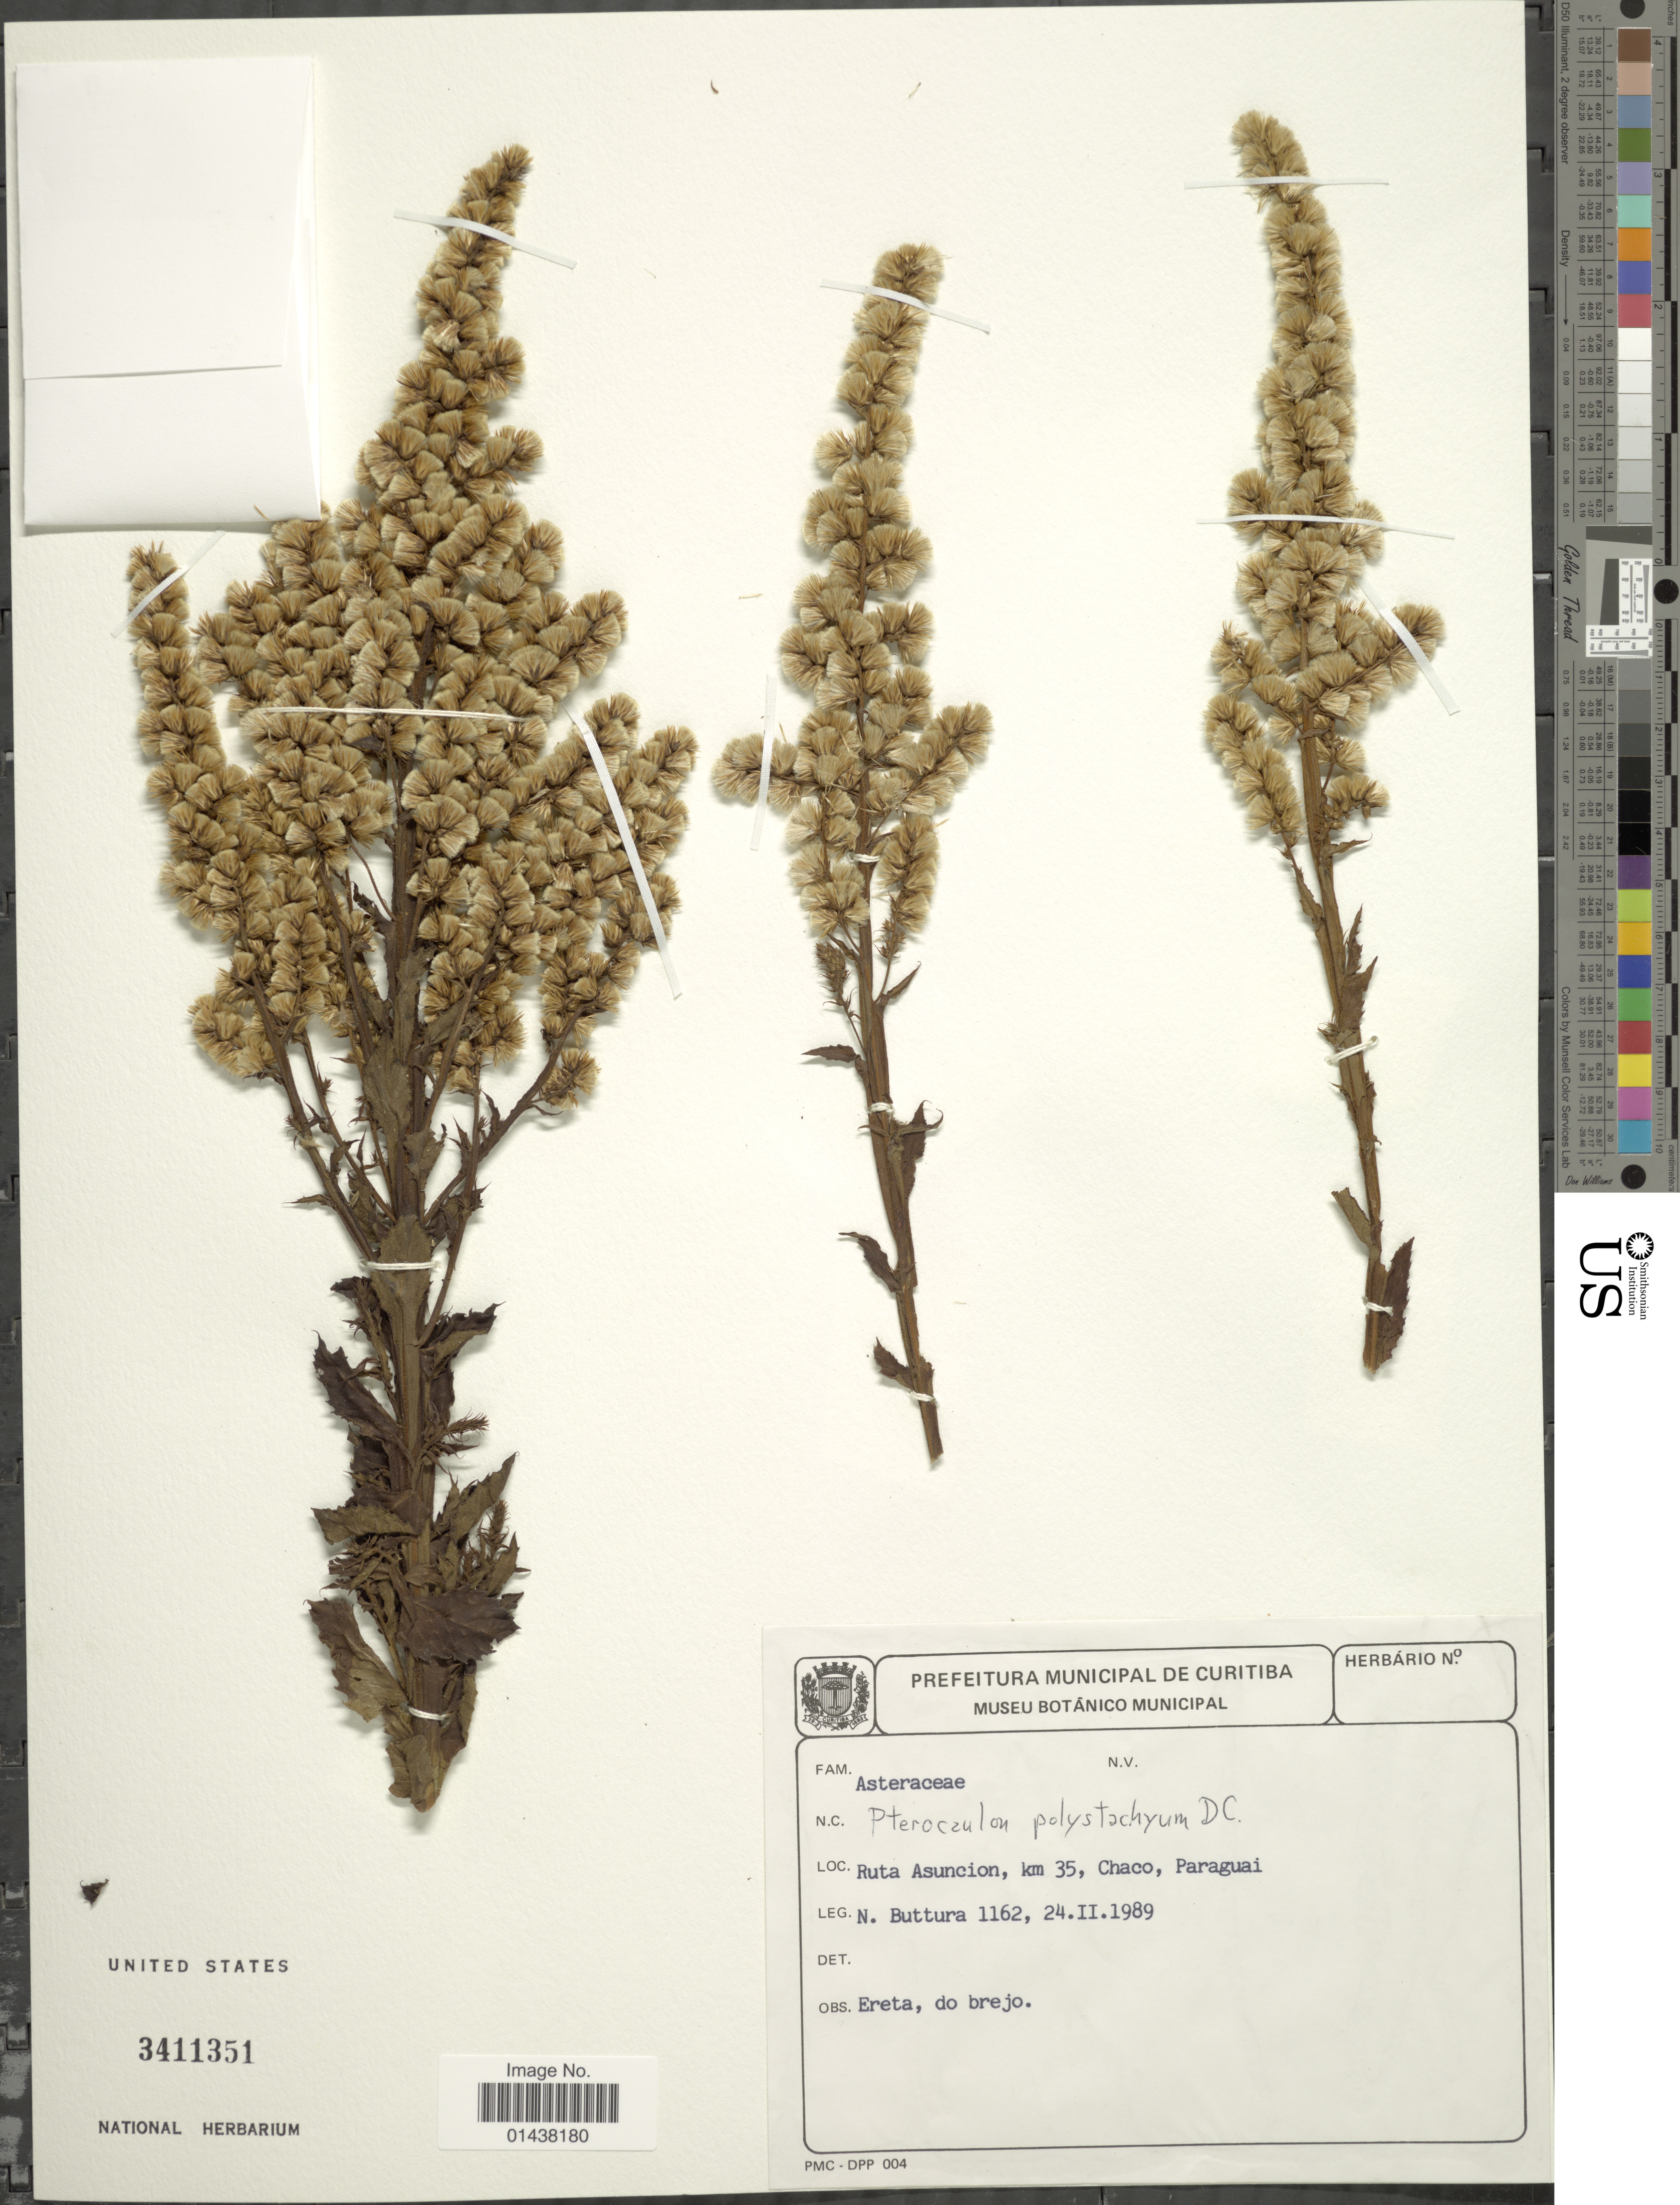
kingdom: Plantae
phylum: Tracheophyta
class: Magnoliopsida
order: Asterales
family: Asteraceae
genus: Pterocaulon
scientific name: Pterocaulon polystachyum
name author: DC.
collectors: N. Buttura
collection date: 1989-02-24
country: Paraguay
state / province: Paraguari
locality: Ruta Asuncion, km 35, Chaco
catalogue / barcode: US 3411351